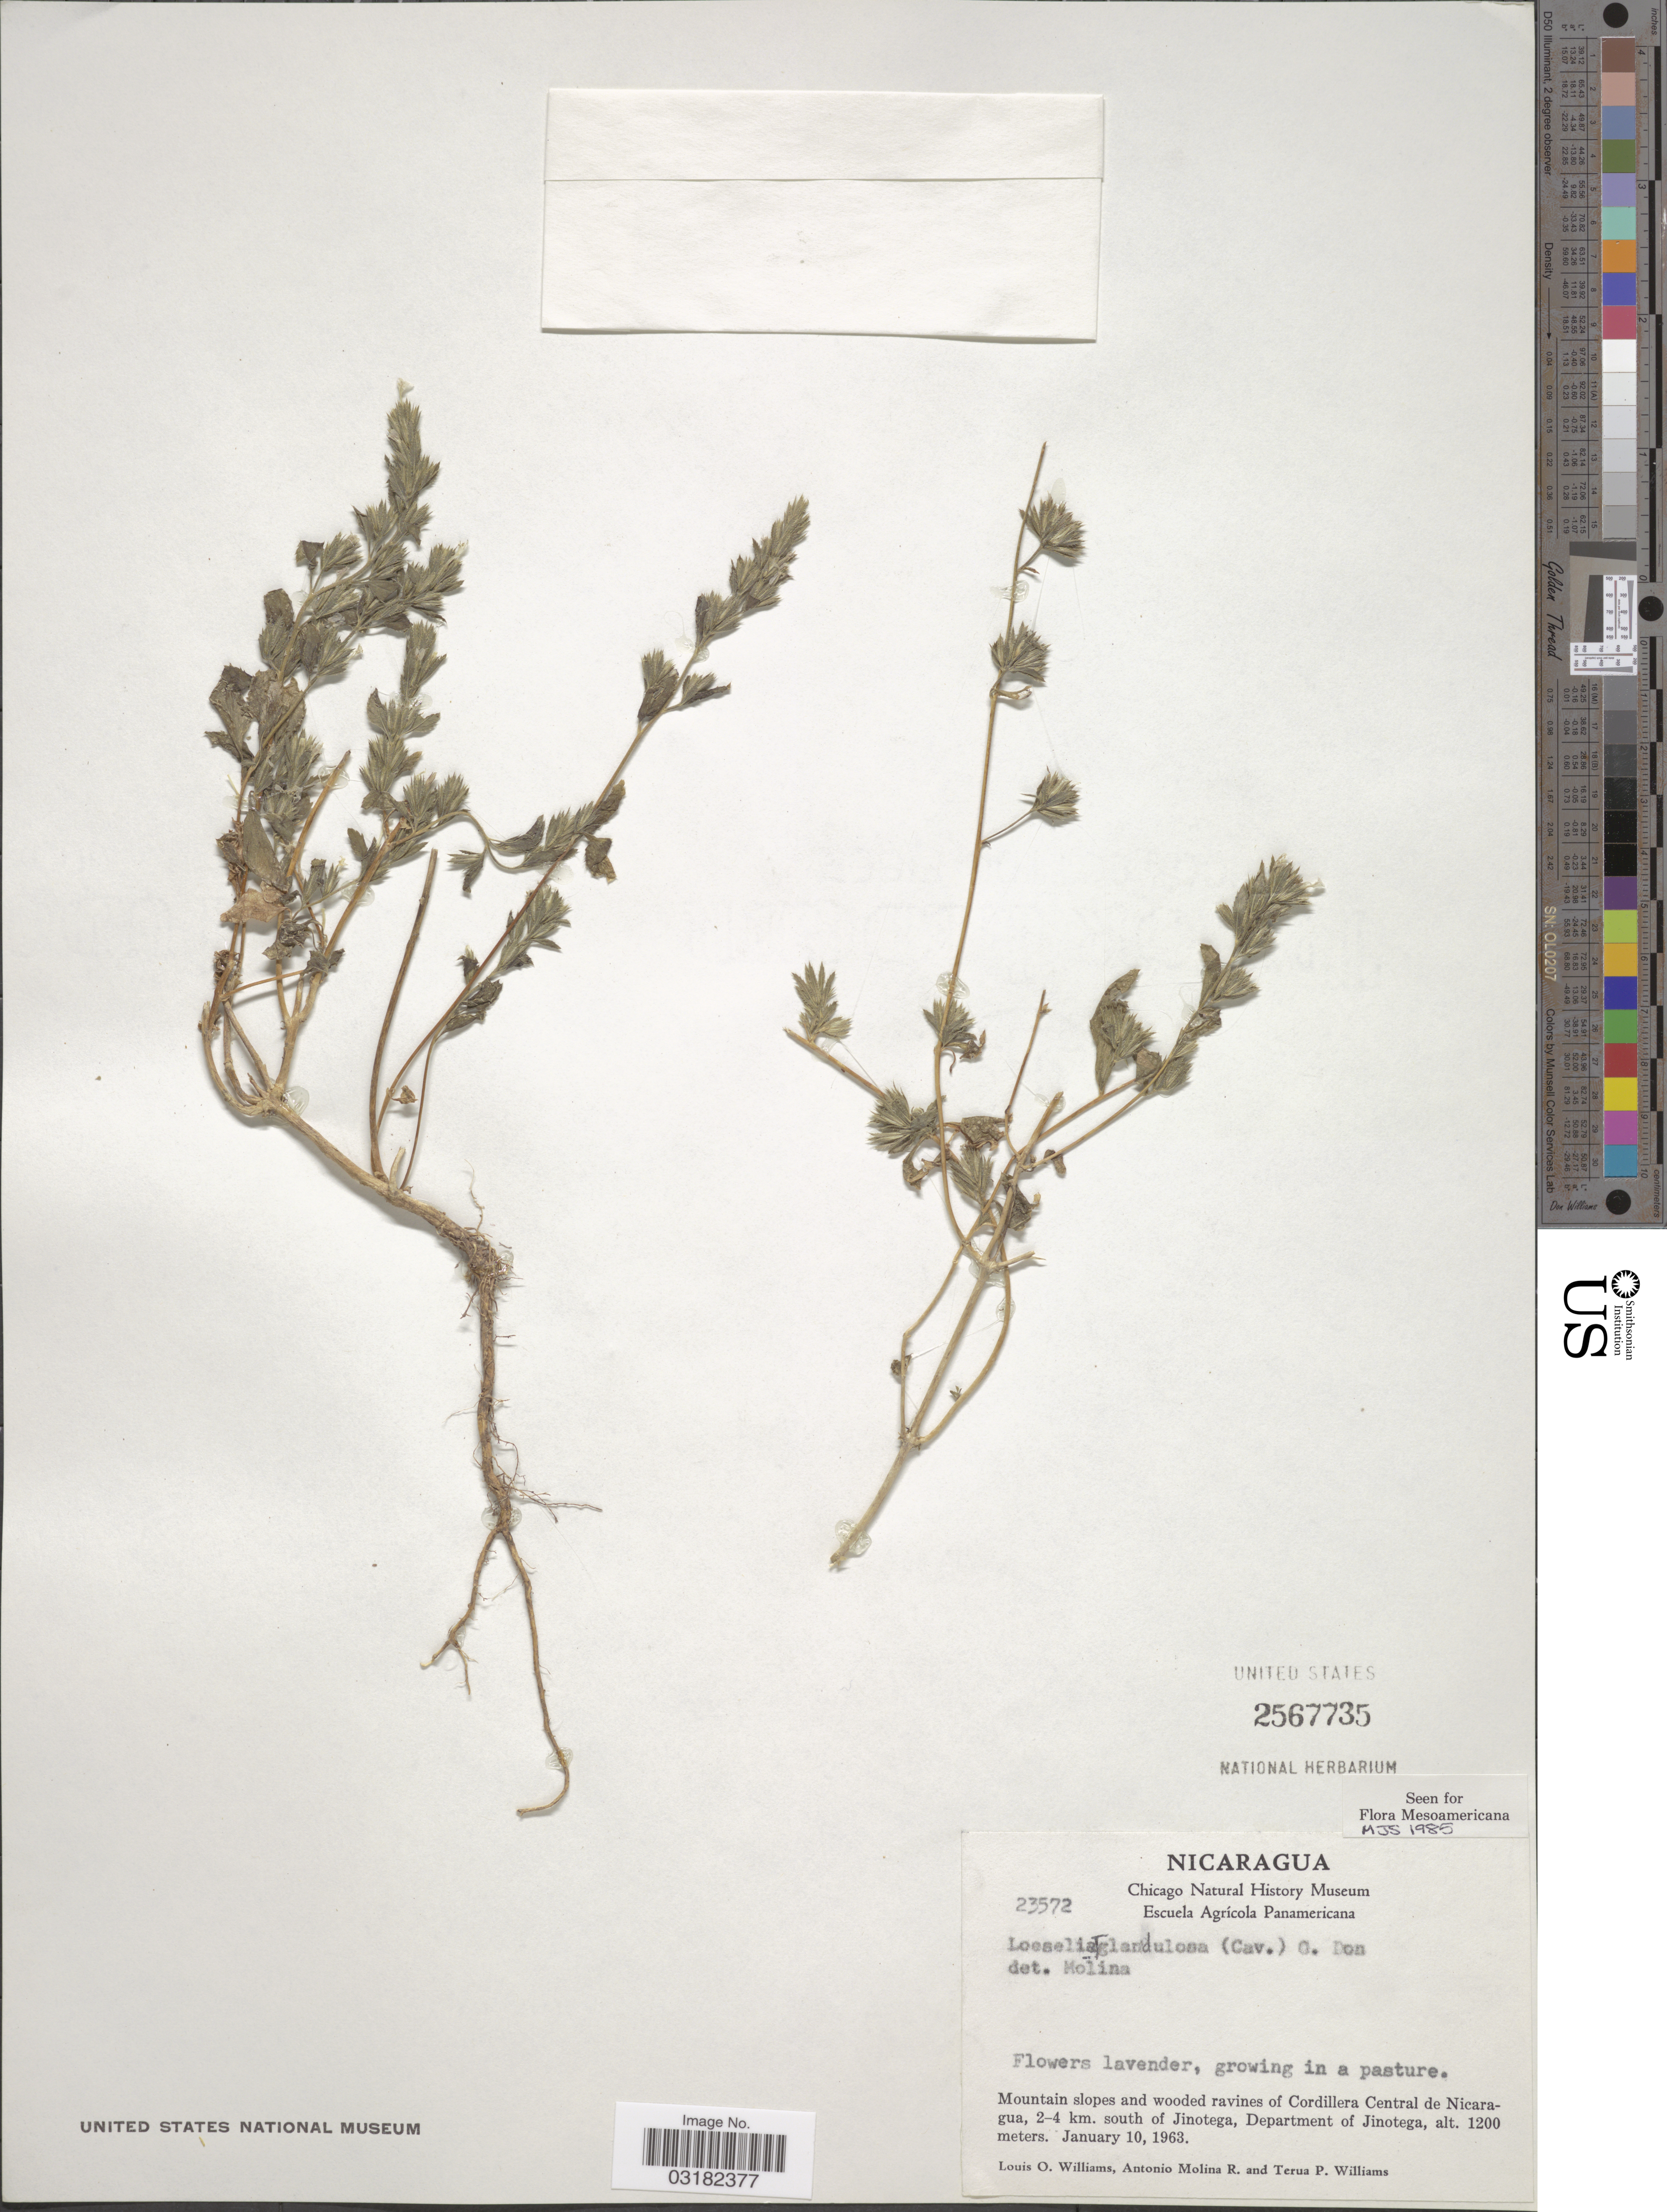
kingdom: Plantae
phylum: Tracheophyta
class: Magnoliopsida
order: Ericales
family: Polemoniaceae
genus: Loeselia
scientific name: Loeselia glandulosa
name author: (Cav.) G. Don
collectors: L. O. Williams, A. Molina R. & T. Williams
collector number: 23572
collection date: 1963-01-10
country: Nicaragua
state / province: Jinotega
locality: Mountain slopes and wooded ravines of Cordillera Central de NIcaragua, 2-4 km. south of Jinotega, Department of Jinotega.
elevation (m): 1200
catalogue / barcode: US 2567735